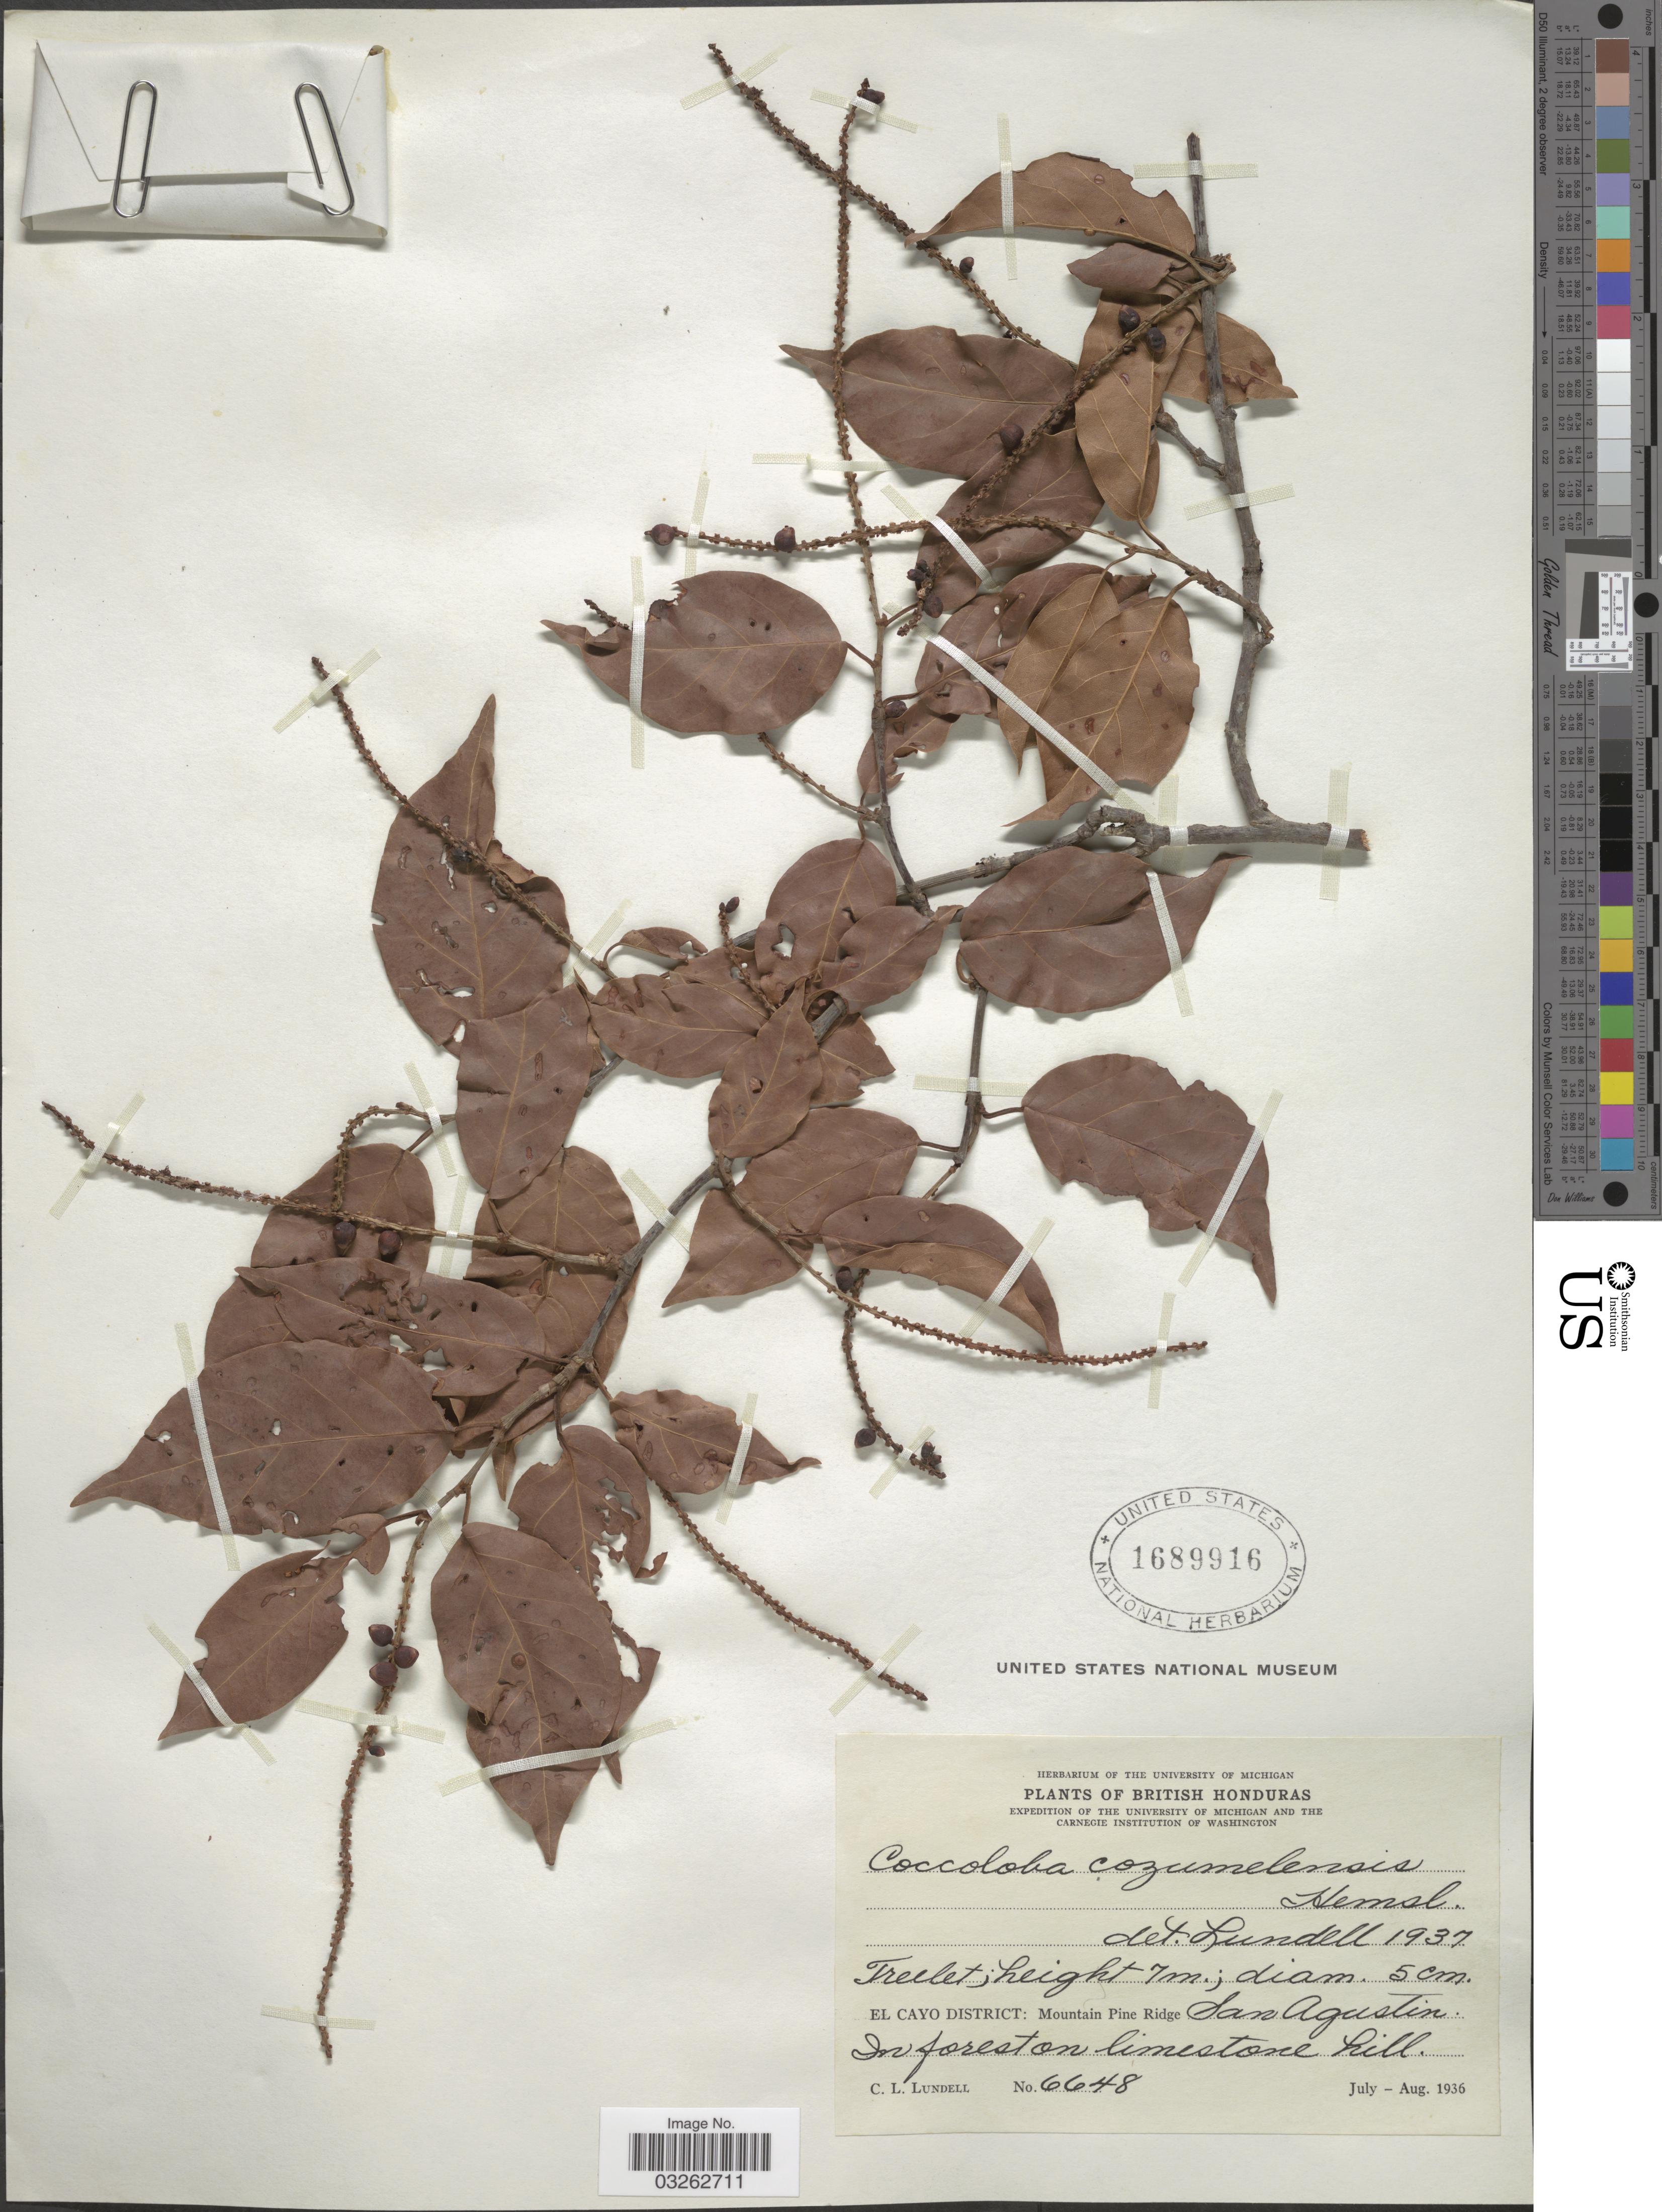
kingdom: Plantae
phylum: Tracheophyta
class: Magnoliopsida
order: Caryophyllales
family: Polygonaceae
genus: Coccoloba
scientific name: Coccoloba cozumelensis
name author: Hemsl.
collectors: C. L. Lundell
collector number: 6648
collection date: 1936-07/1936-08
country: Belize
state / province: Cayo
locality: British Honduras. El Cayo District: Mountain Pine Ridge. San Agustin.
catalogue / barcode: US 1689916